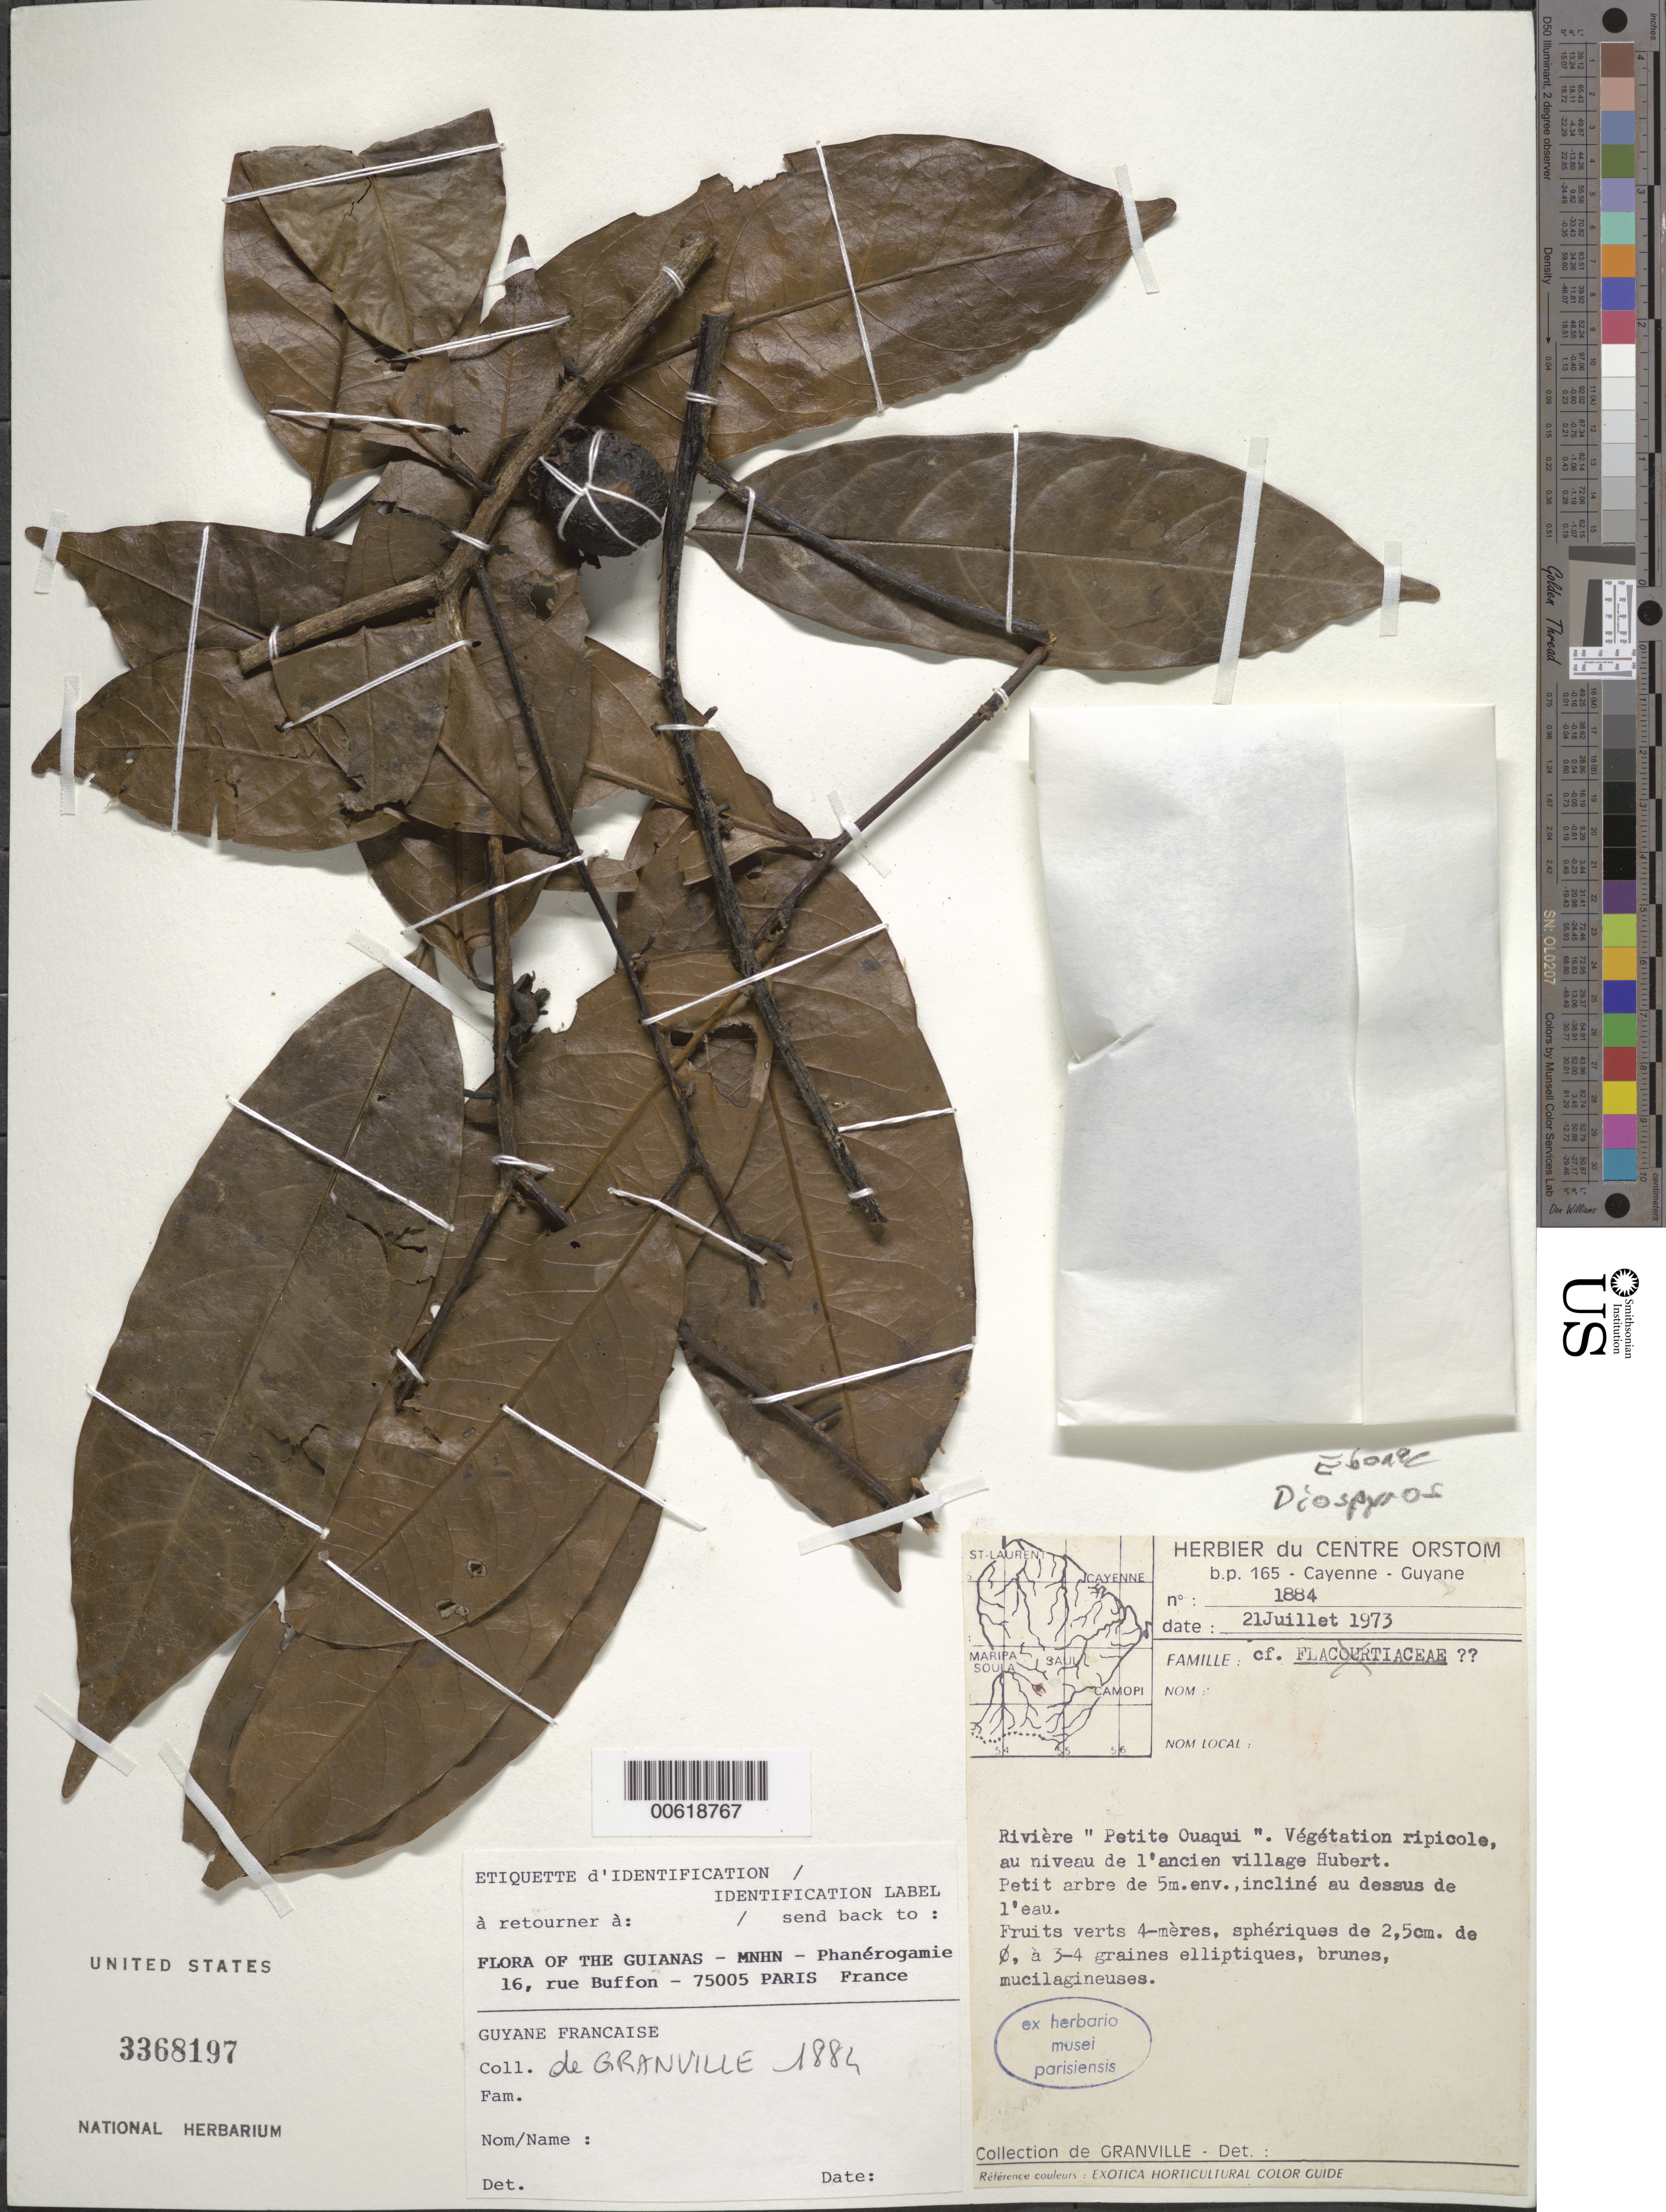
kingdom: Plantae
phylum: Tracheophyta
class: Magnoliopsida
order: Ericales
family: Ebenaceae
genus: Diospyros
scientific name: Diospyros sp.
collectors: J.-J. de Granville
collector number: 1884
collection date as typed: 21-Jul-73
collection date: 1973-07-21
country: French Guiana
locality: Rivière "Petite Ouaqui", Saut Verdun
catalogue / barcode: US 3368197